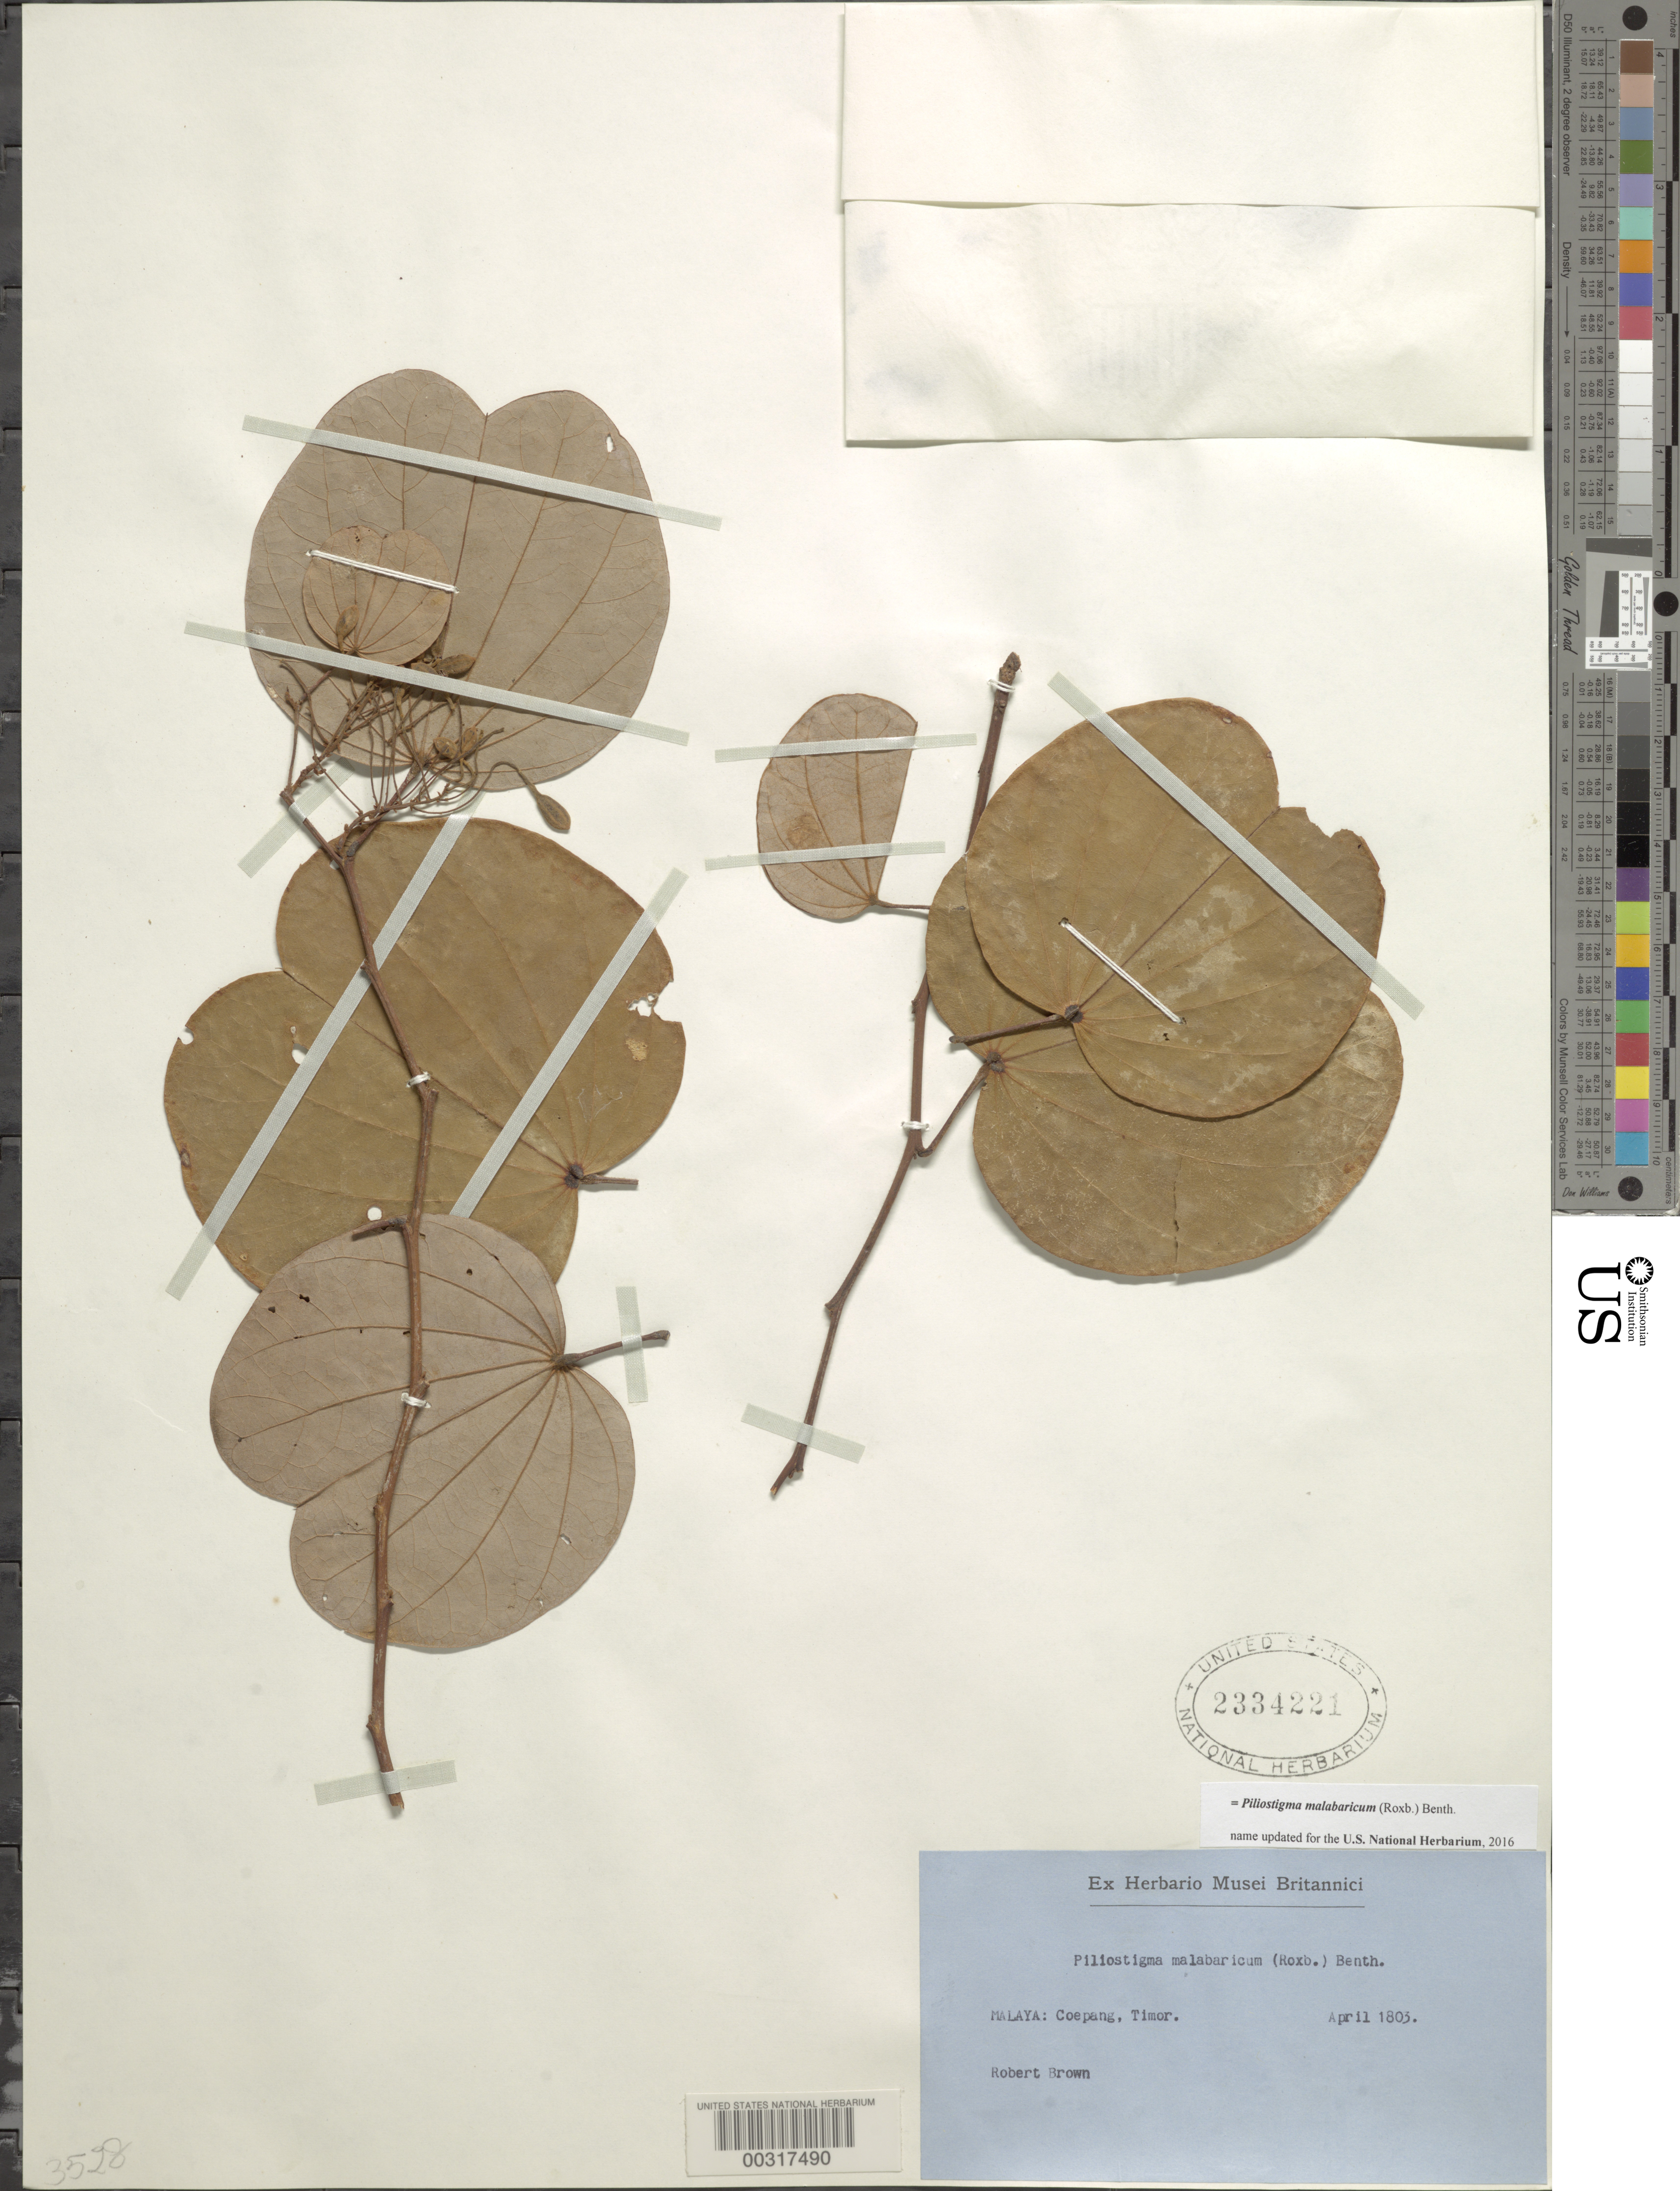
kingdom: Plantae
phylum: Tracheophyta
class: Magnoliopsida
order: Fabales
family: Fabaceae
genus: Piliostigma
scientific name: Piliostigma malabaricum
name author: (Roxb.) Benth.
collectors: W. T. Aiton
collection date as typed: Apr 1803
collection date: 1803-04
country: Indonesia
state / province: Nusa Tenggara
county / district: Nusa Tenggara Timur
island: Timor Island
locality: Coepang [Lesser Sunda Is.]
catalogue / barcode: US 2334221